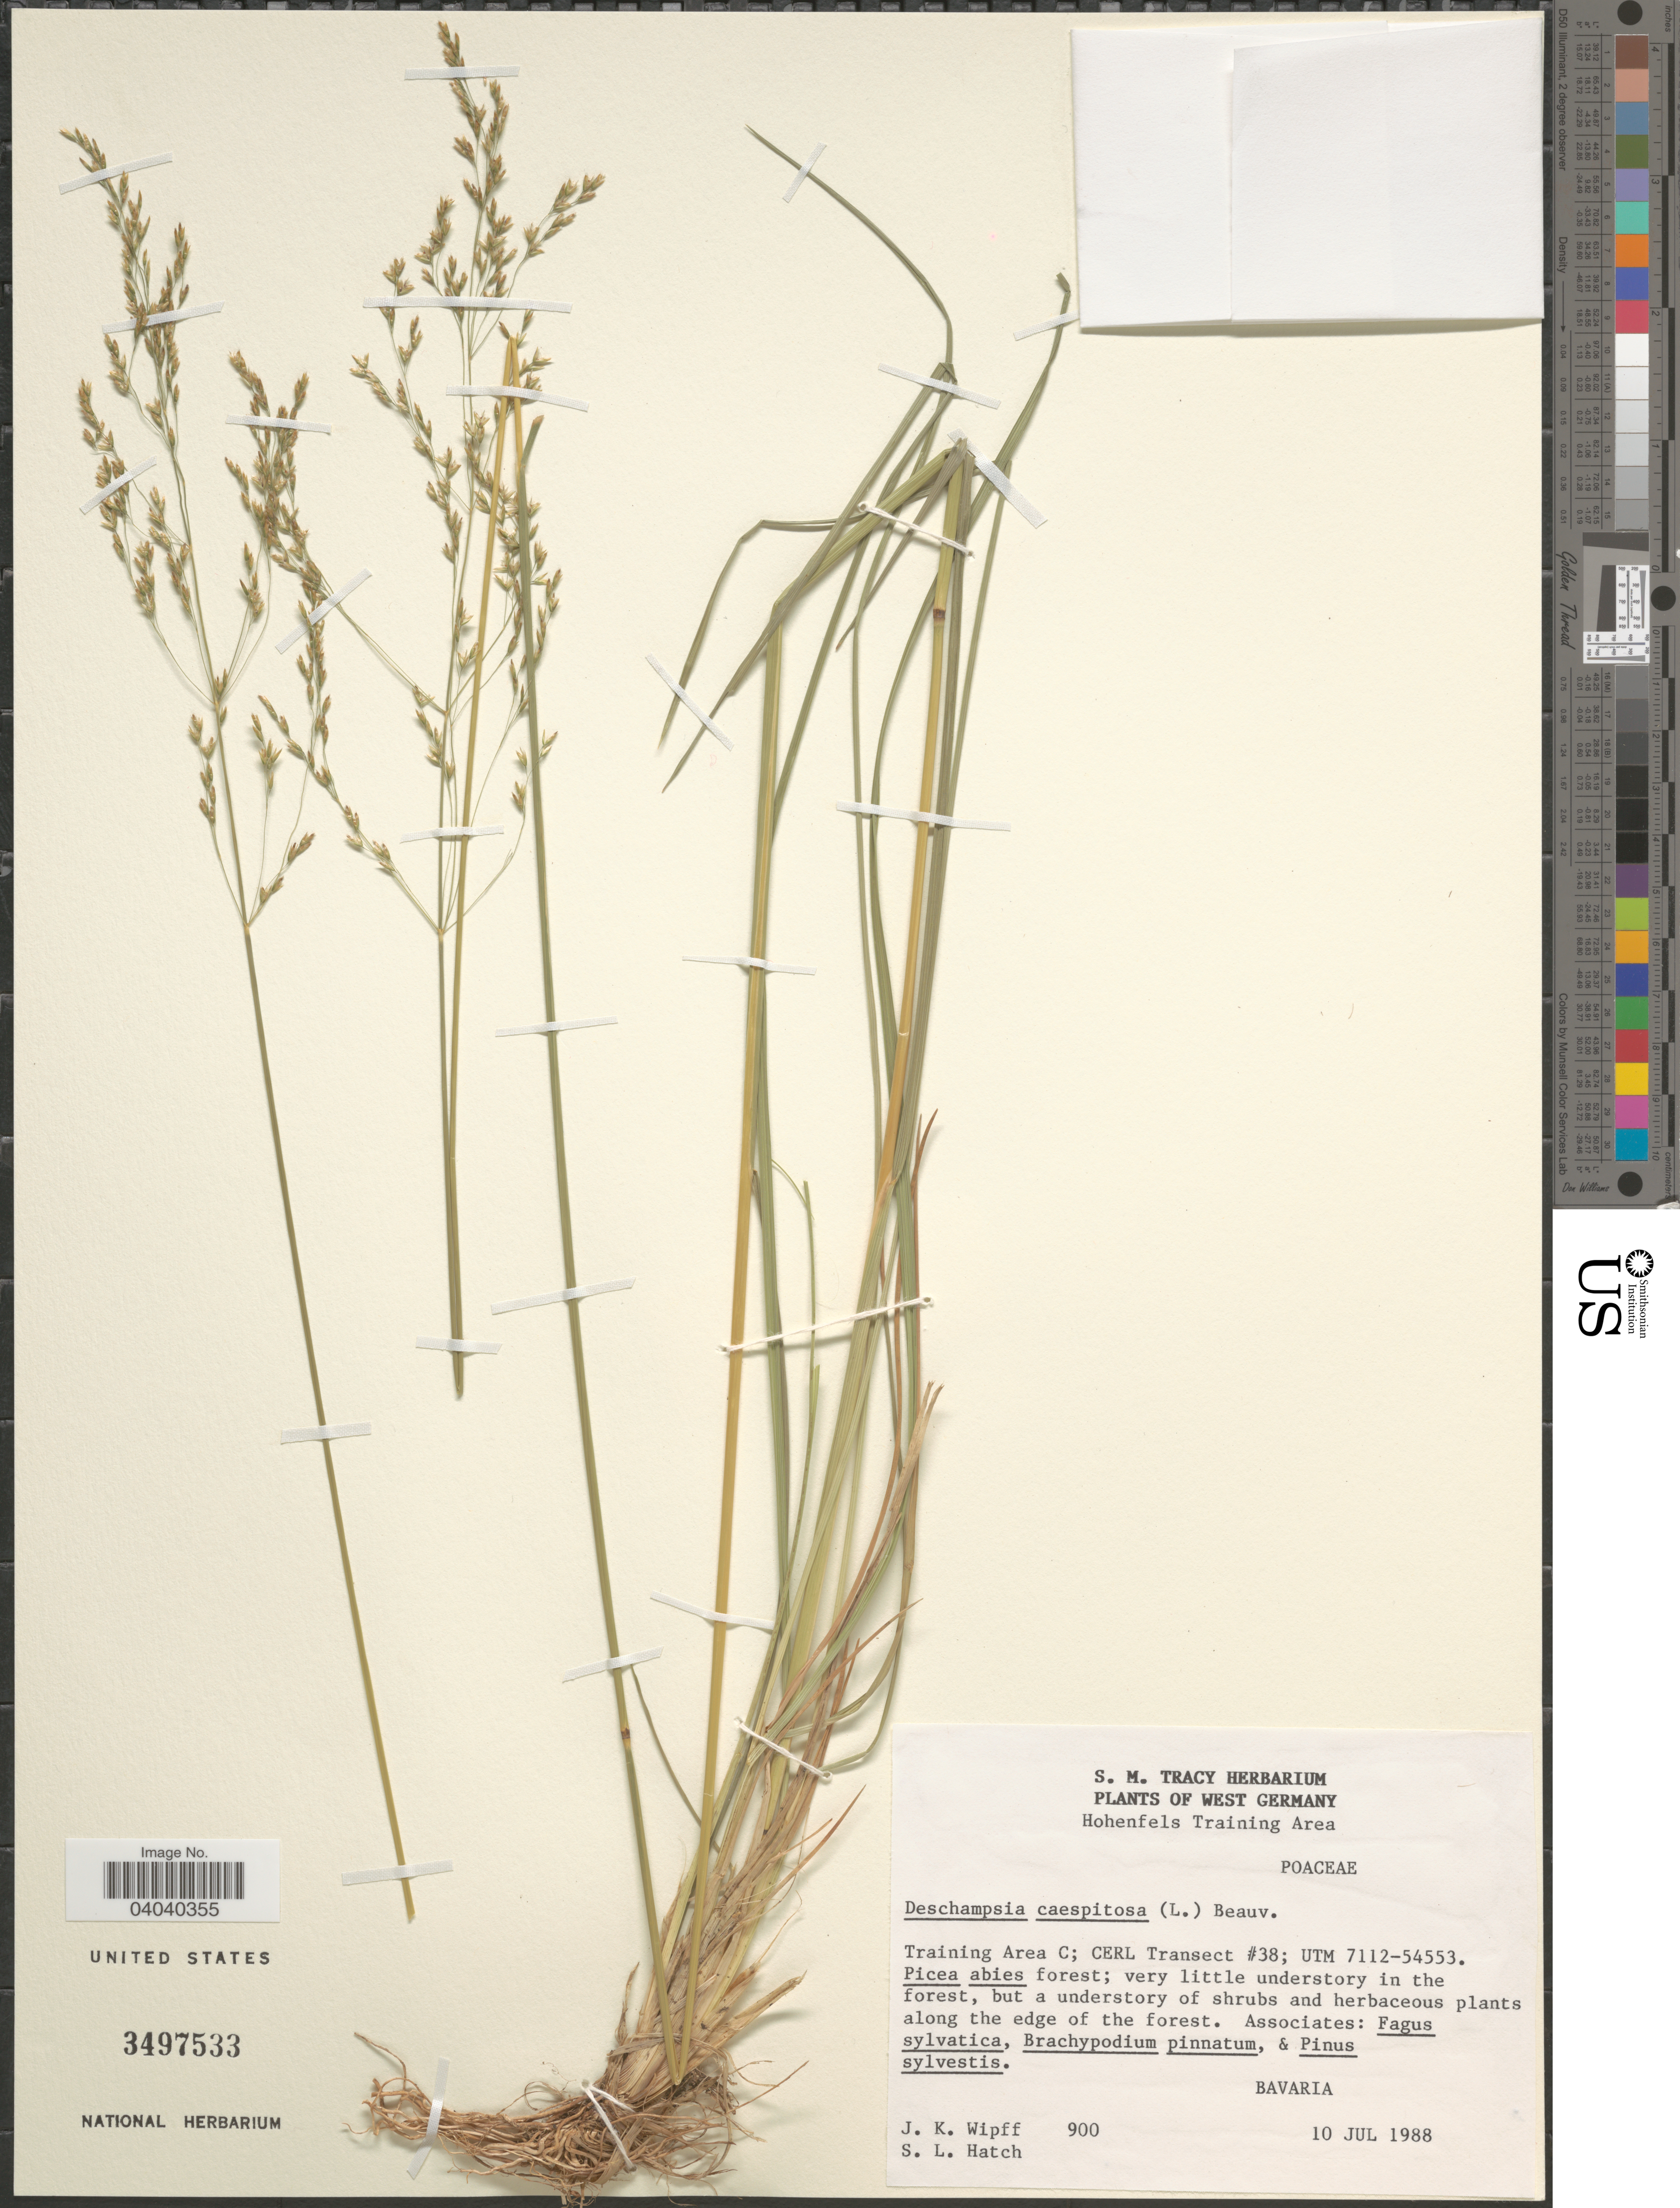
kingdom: Plantae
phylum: Tracheophyta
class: Liliopsida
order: Poales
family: Poaceae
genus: Deschampsia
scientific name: Deschampsia cespitosa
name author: (L.) P. Beauv.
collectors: J. K. Wipff & S. Hatch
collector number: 900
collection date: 1988-07-10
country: Germany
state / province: Bayern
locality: West Germany. Hohenfels Training Area. Training Area C; CERL Transect #38. UTM 7112-54553. Bavaria.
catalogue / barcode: US 3497533